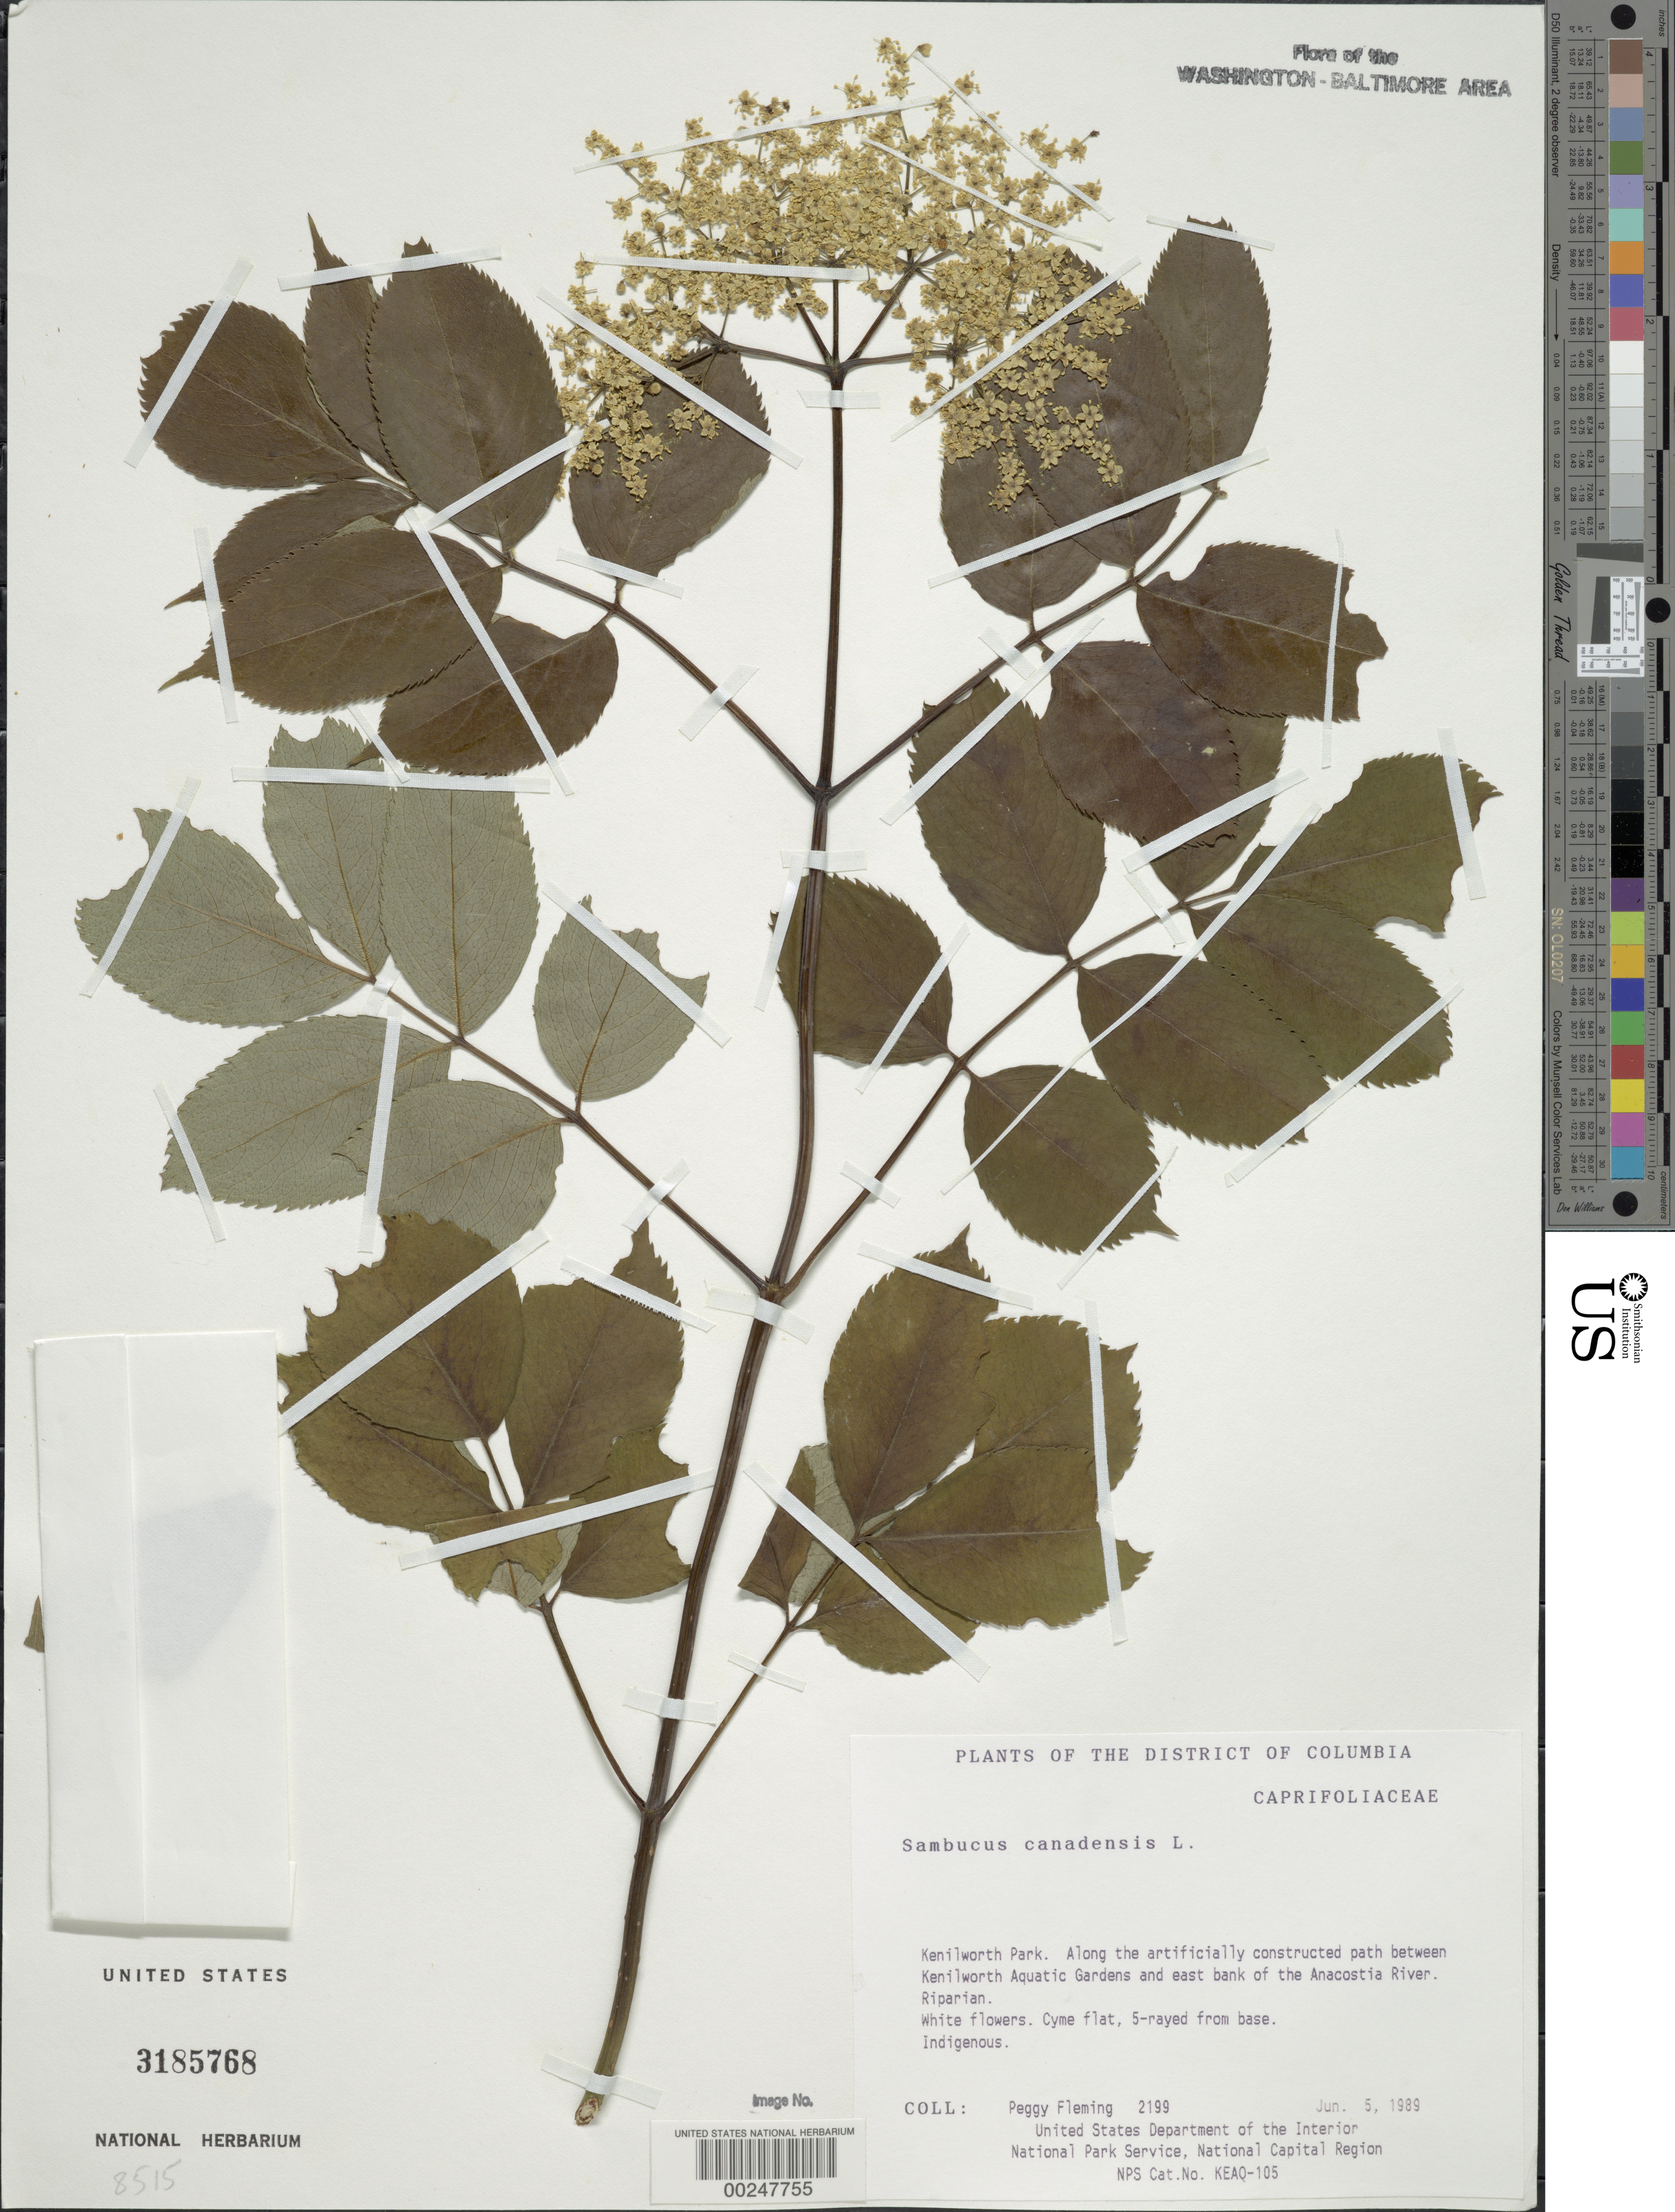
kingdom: Plantae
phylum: Tracheophyta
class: Magnoliopsida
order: Dipsacales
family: Viburnaceae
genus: Sambucus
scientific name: Sambucus canadensis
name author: L.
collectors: P. Fleming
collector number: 2199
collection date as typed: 05 Jun 1989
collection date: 1989-06-05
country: United States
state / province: District of Columbia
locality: Kenilworth Park, path between Kenilworth Aquatic Gardens and E bank of Anacostia River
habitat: On path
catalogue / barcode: US 3185768